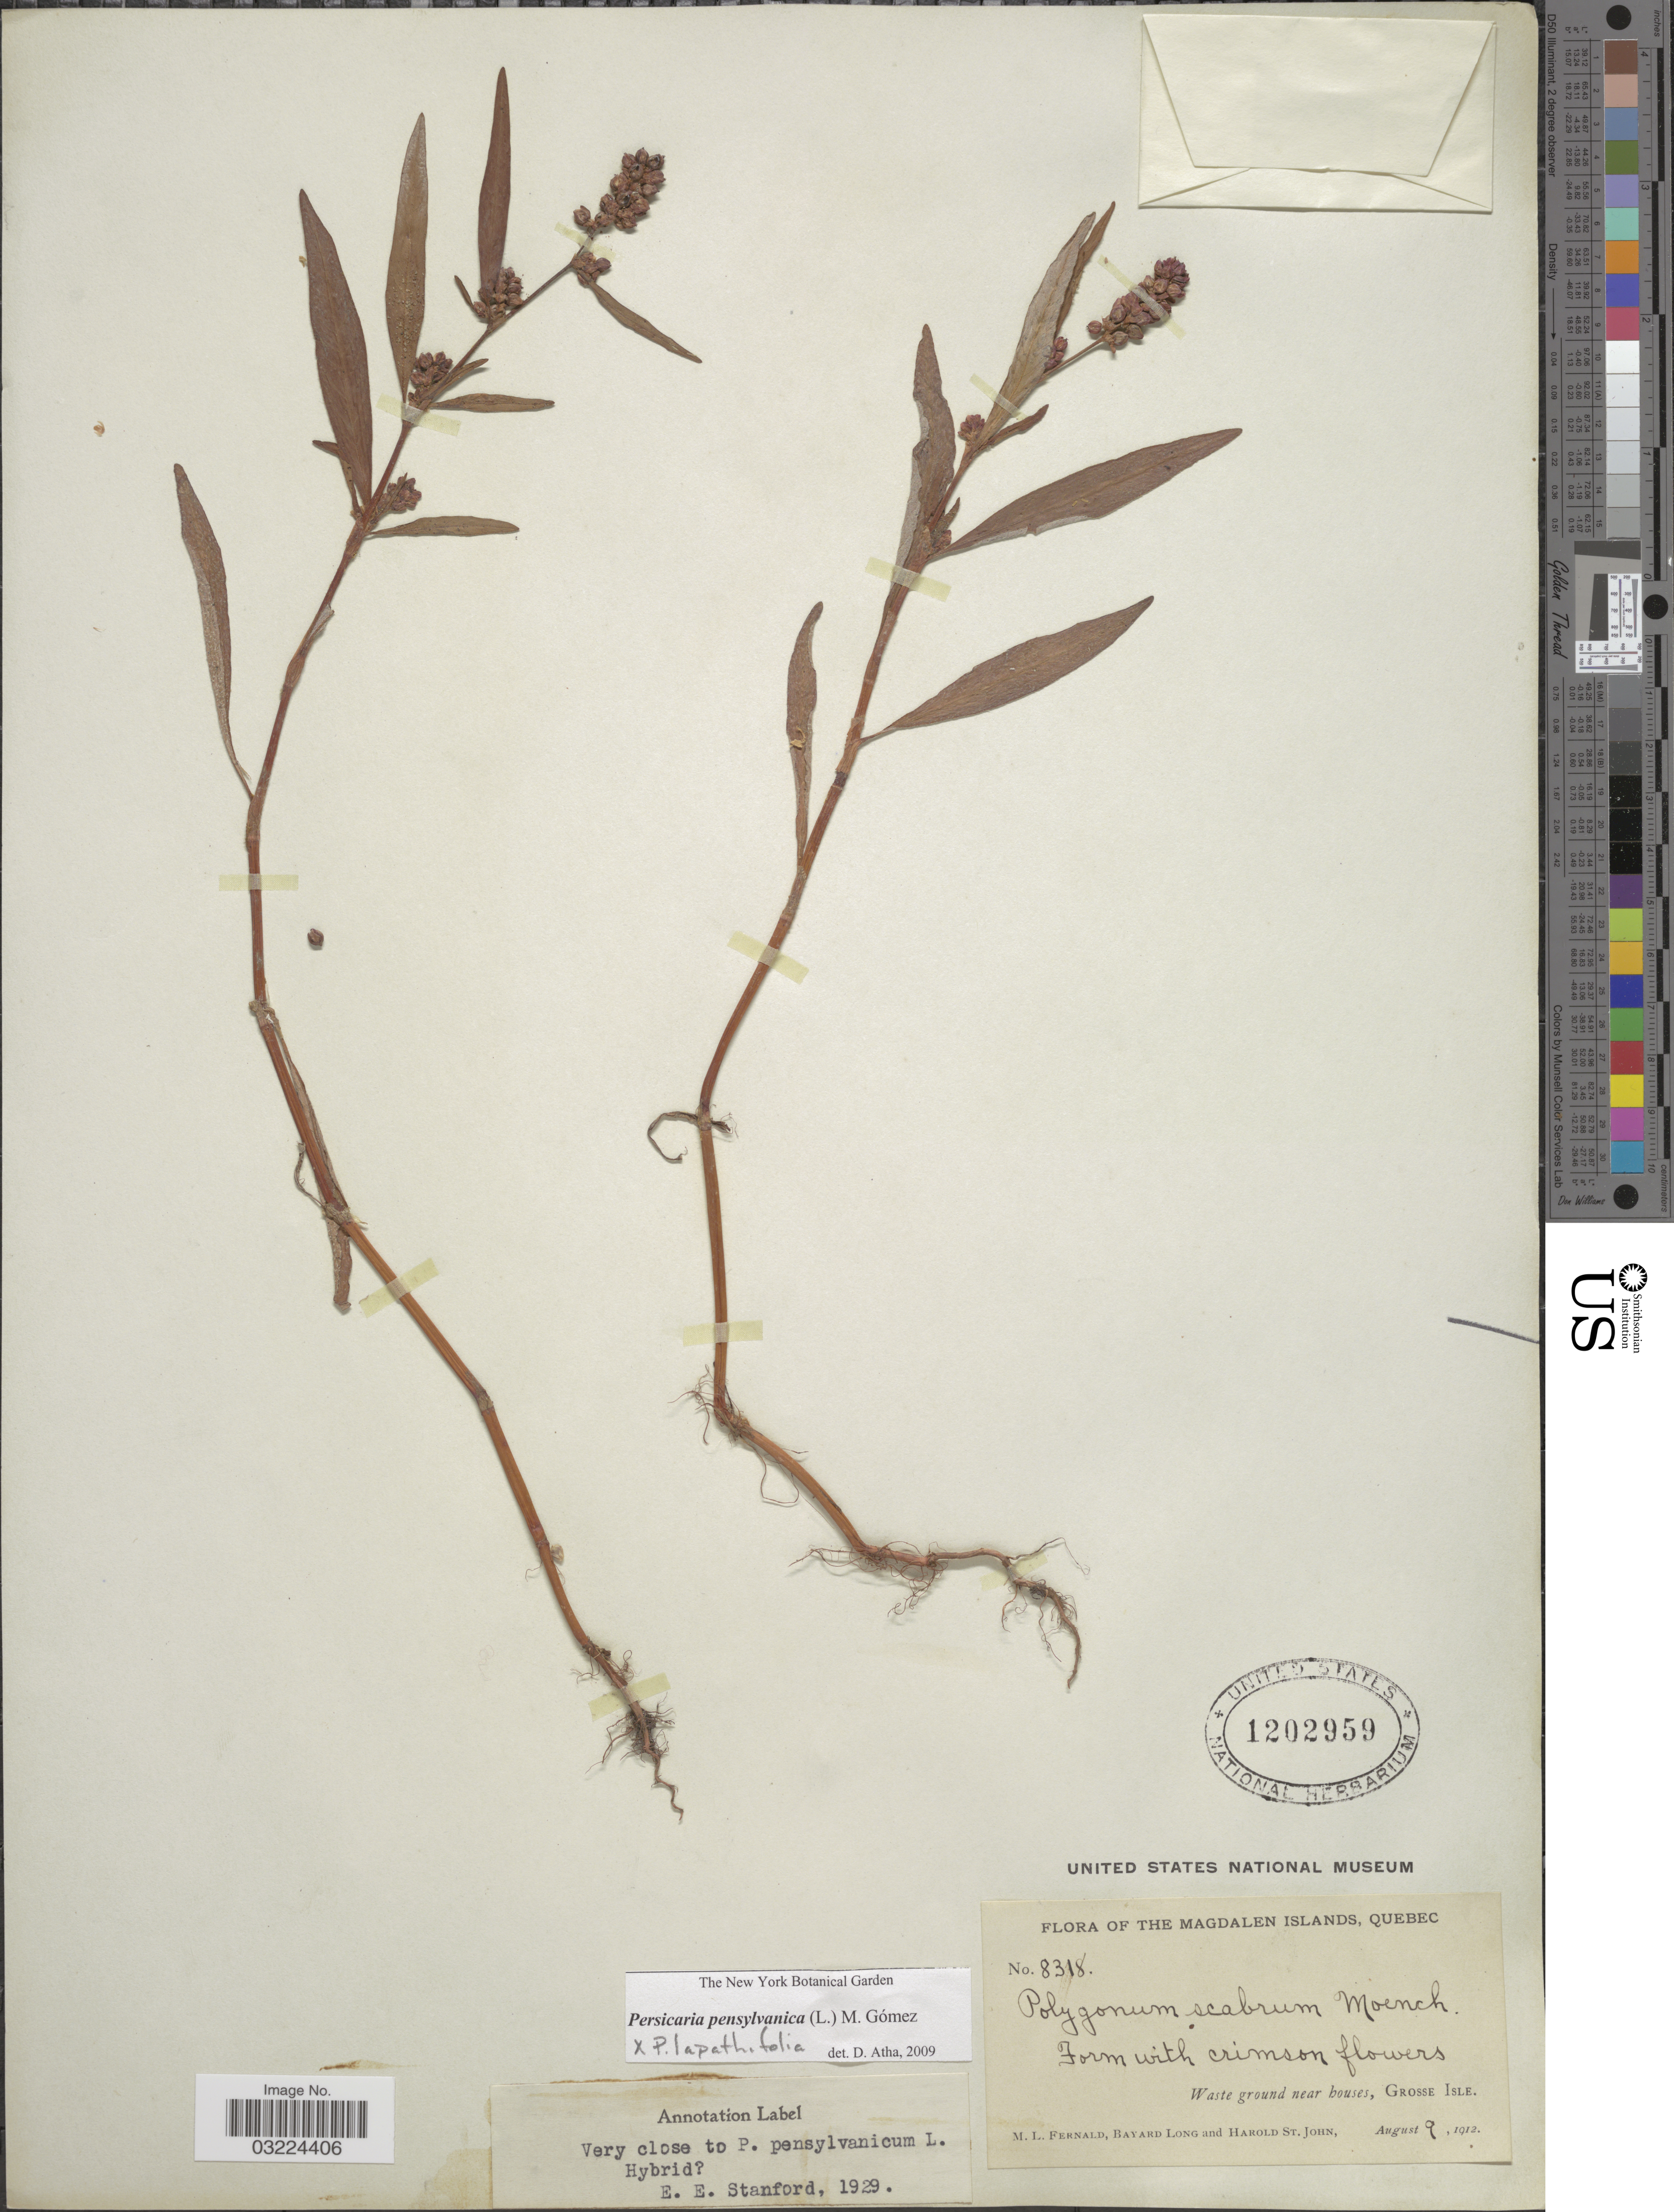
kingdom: Plantae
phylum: Tracheophyta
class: Magnoliopsida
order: Caryophyllales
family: Polygonaceae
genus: Persicaria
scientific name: Persicaria lapathifolia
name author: (L.) Delarbre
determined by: Atha, D. E.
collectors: M. L. Fernald, B. Long & H. St. John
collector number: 8318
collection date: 1912-08-09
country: Canada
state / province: Quebec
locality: The Magdalen Islands. Grosse Isle.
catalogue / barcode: US 1202959